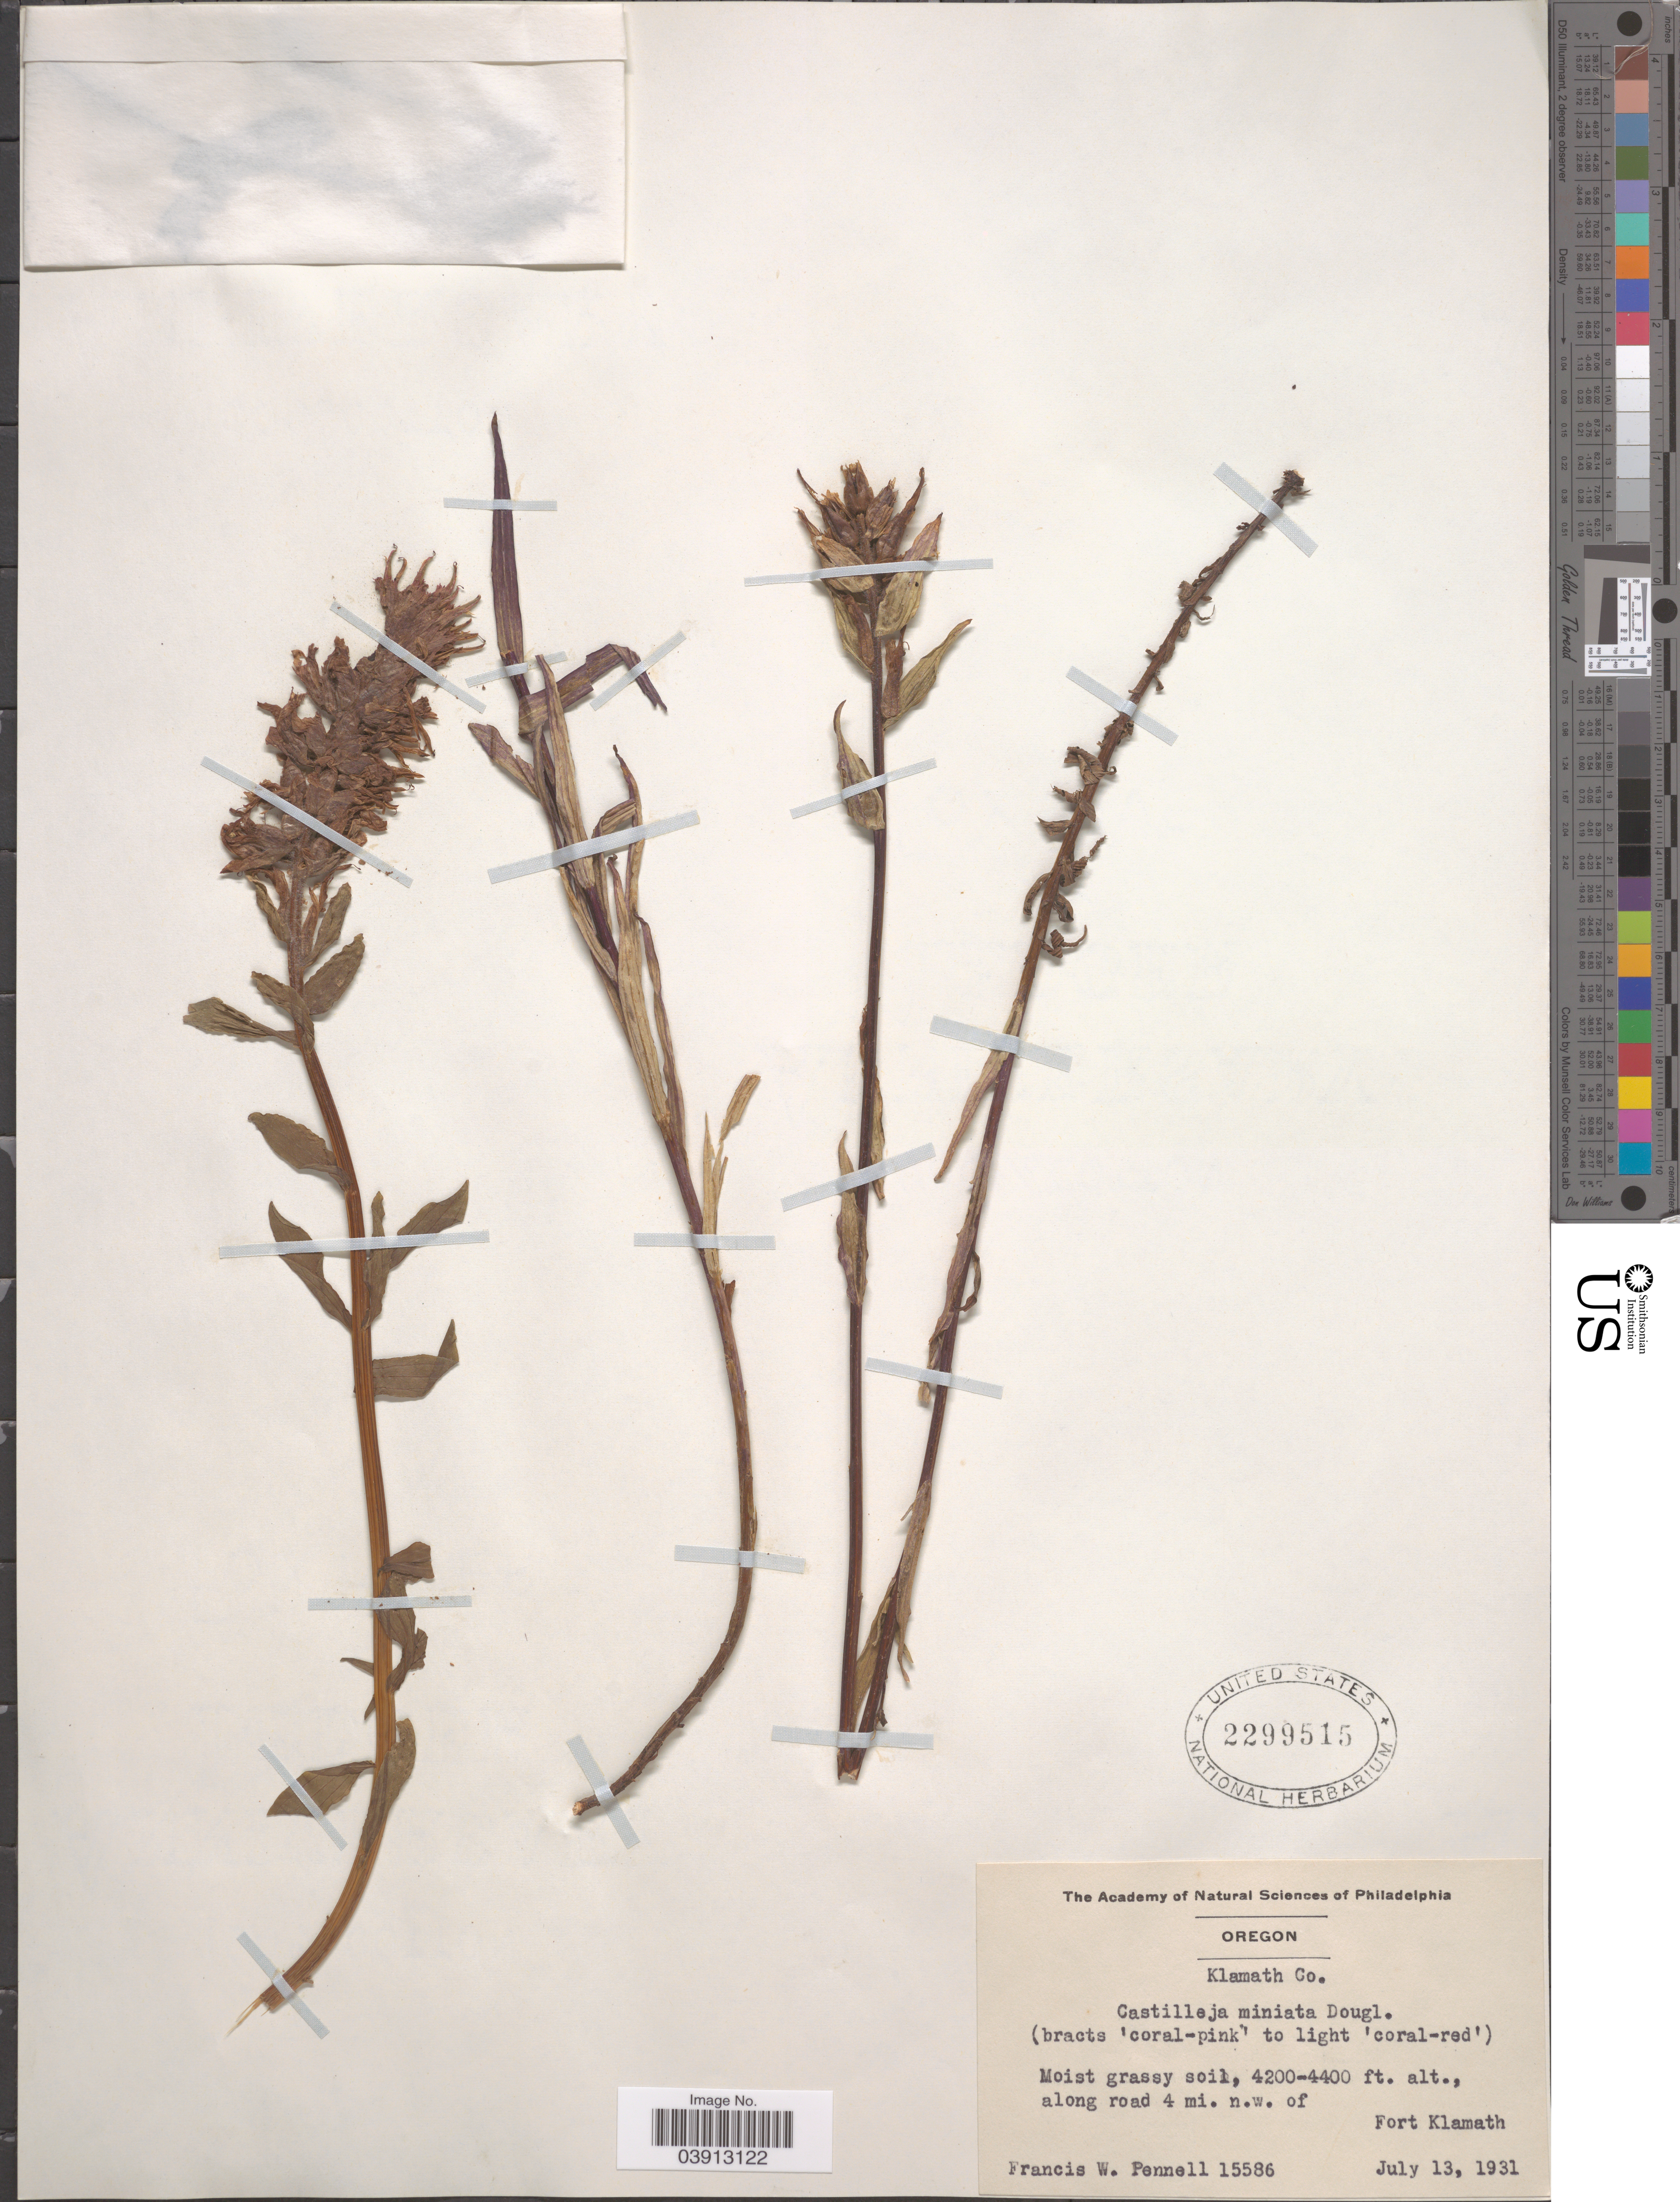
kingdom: Plantae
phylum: Tracheophyta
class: Magnoliopsida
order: Lamiales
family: Orobanchaceae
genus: Castilleja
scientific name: Castilleja miniata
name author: Douglas ex Hook.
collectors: F. W. Pennell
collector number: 15586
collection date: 1931-07-13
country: United States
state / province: Oregon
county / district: Klamath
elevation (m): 1280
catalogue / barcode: US 2299515